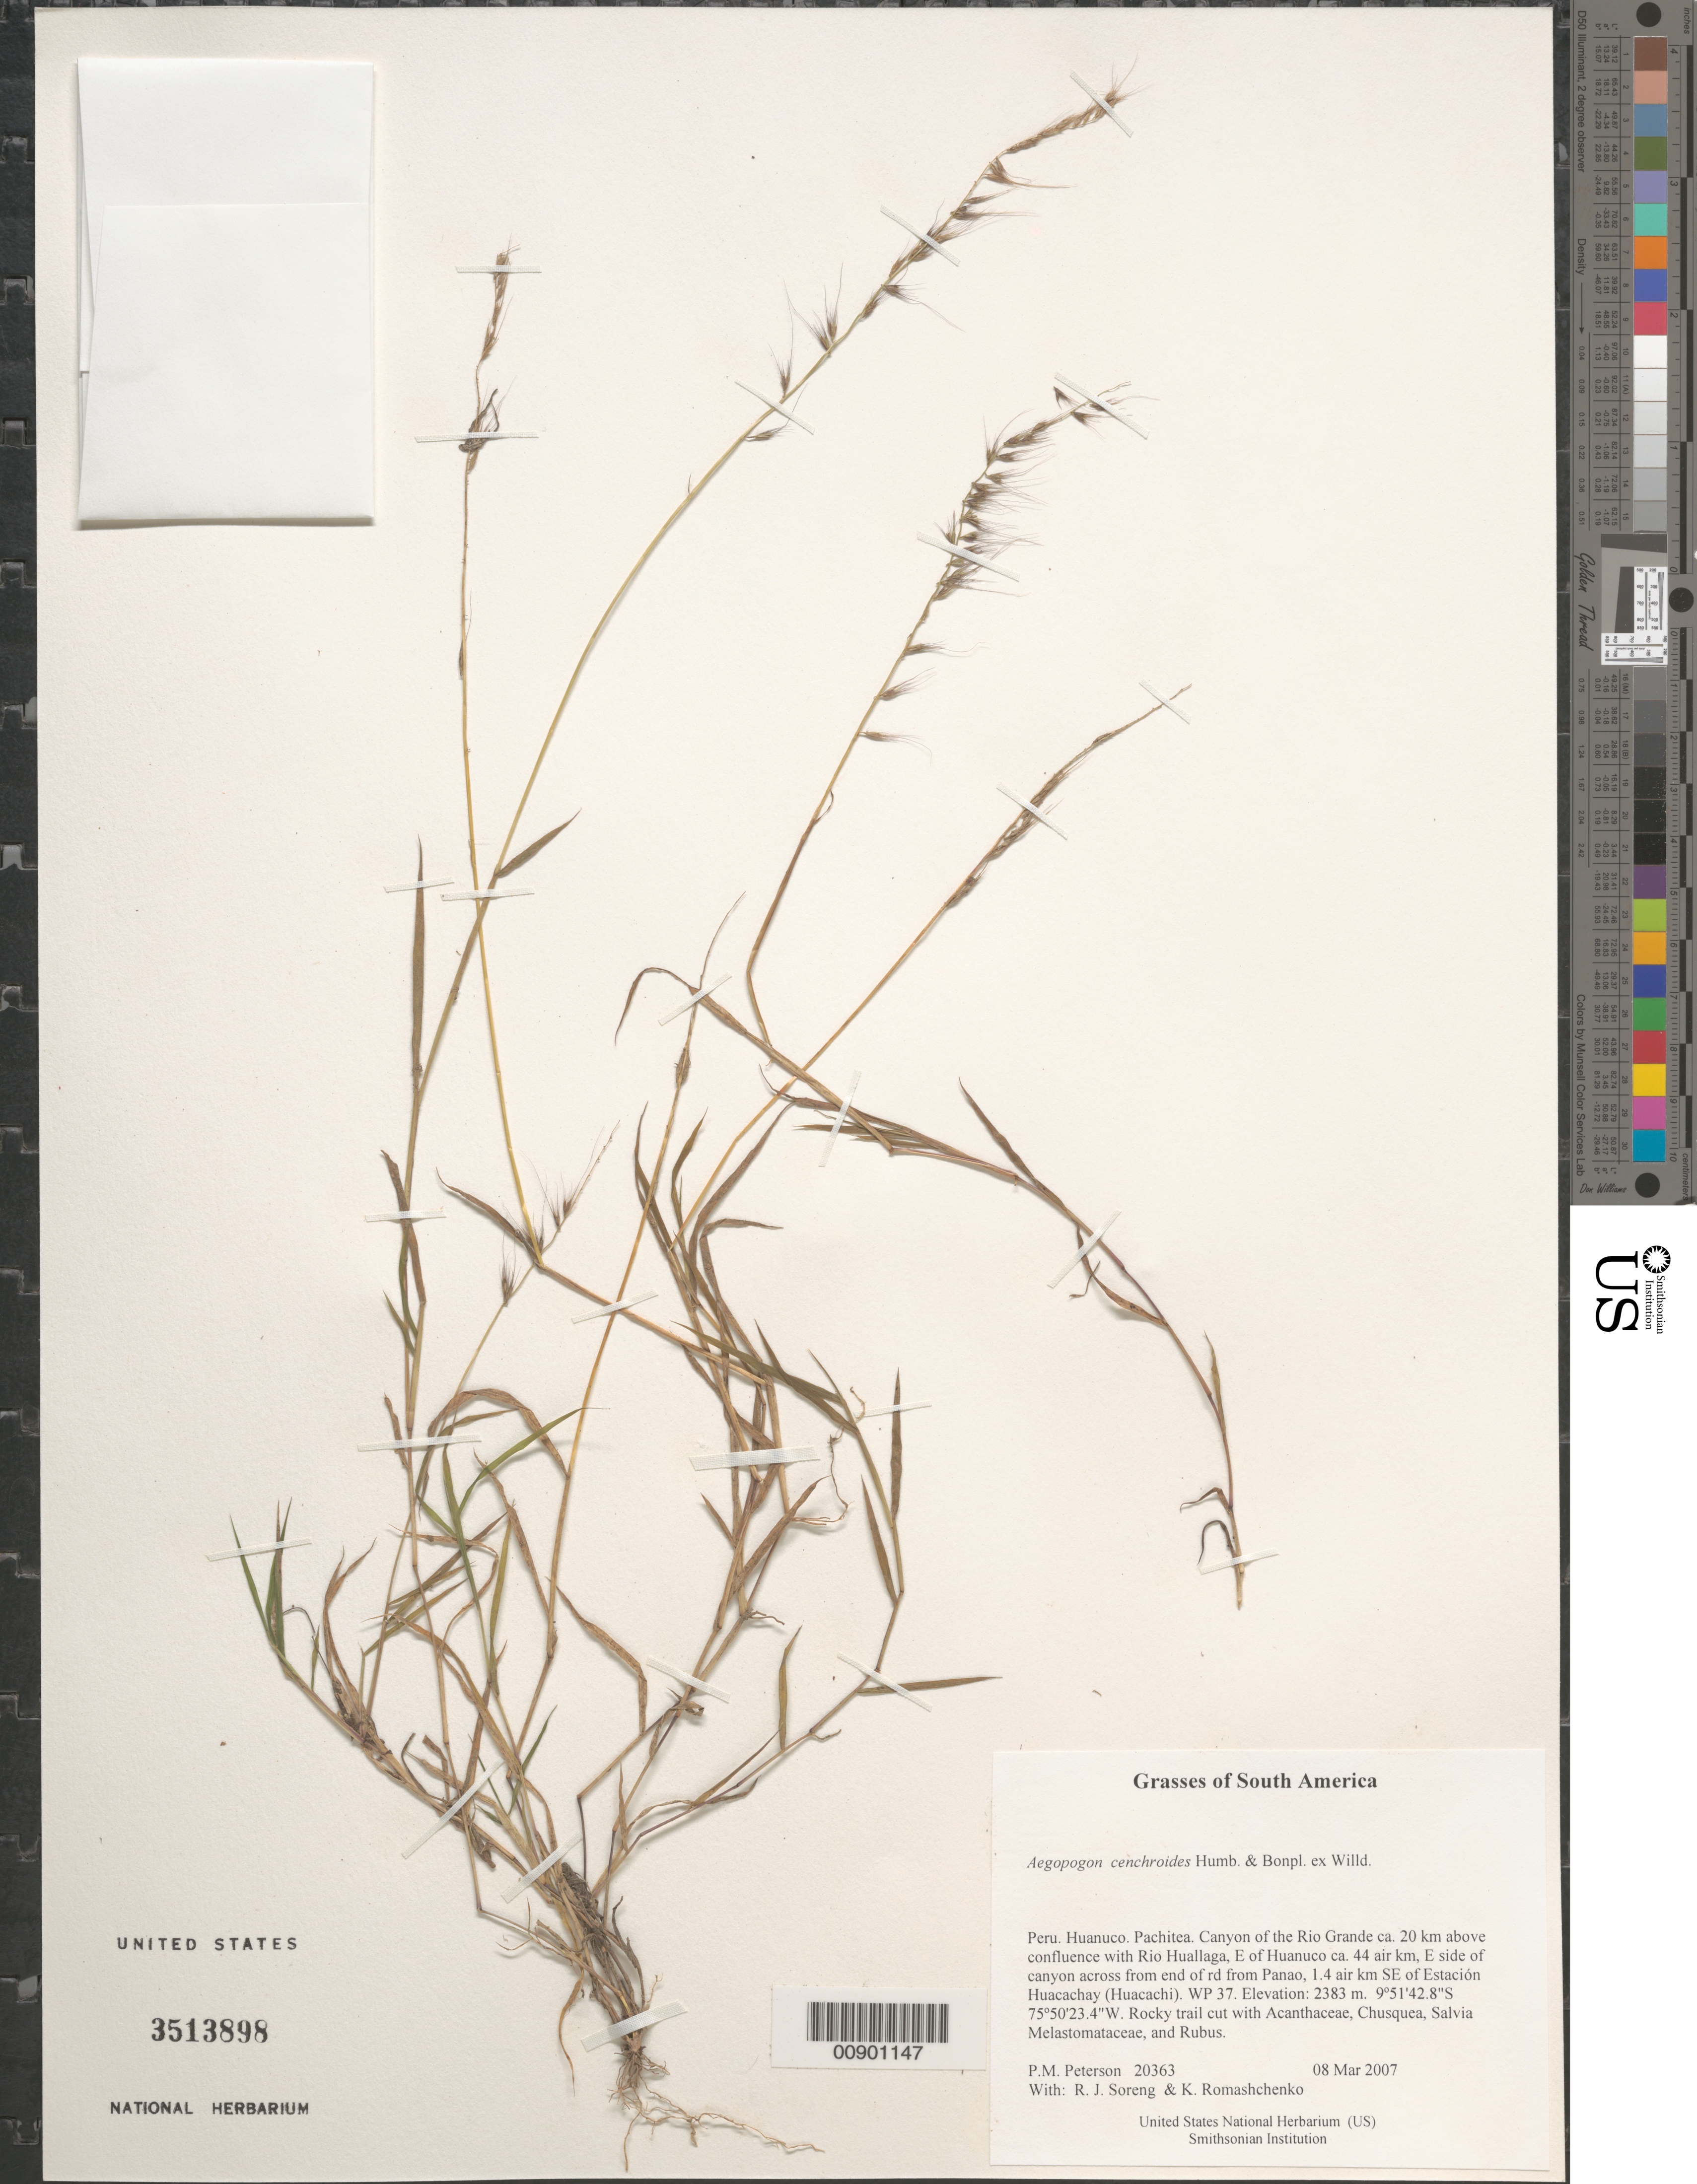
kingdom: Plantae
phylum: Tracheophyta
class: Liliopsida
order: Poales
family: Poaceae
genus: Muhlenbergia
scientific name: Muhlenbergia cenchroides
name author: (Humb. & Bonpl. ex Willd.) P.M. Peterson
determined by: Peterson, Paul M., (BOT), Smithsonian Institution - National Museum of Natural History (UNITED STATES)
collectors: P. M. Peterson, R. J. Soreng & K. Romashchenko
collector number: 20363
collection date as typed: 08 Mar 2007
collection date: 2007-03-08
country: Peru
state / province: Huánuco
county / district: Pachitea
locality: Canyon of the Rio Grande ca. 20 km above confluence with Rio Huallaga, E of Huanuco ca. 44 air km, E side of canyon across from end of rd from Panao, 1.4 air km SE of Estación Huacachay (Huacachi)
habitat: Rocky trail cut with Acanthaceae, Chusquea, Salvia, Melastomataceae, and Rubus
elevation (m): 2383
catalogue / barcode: US 3513898